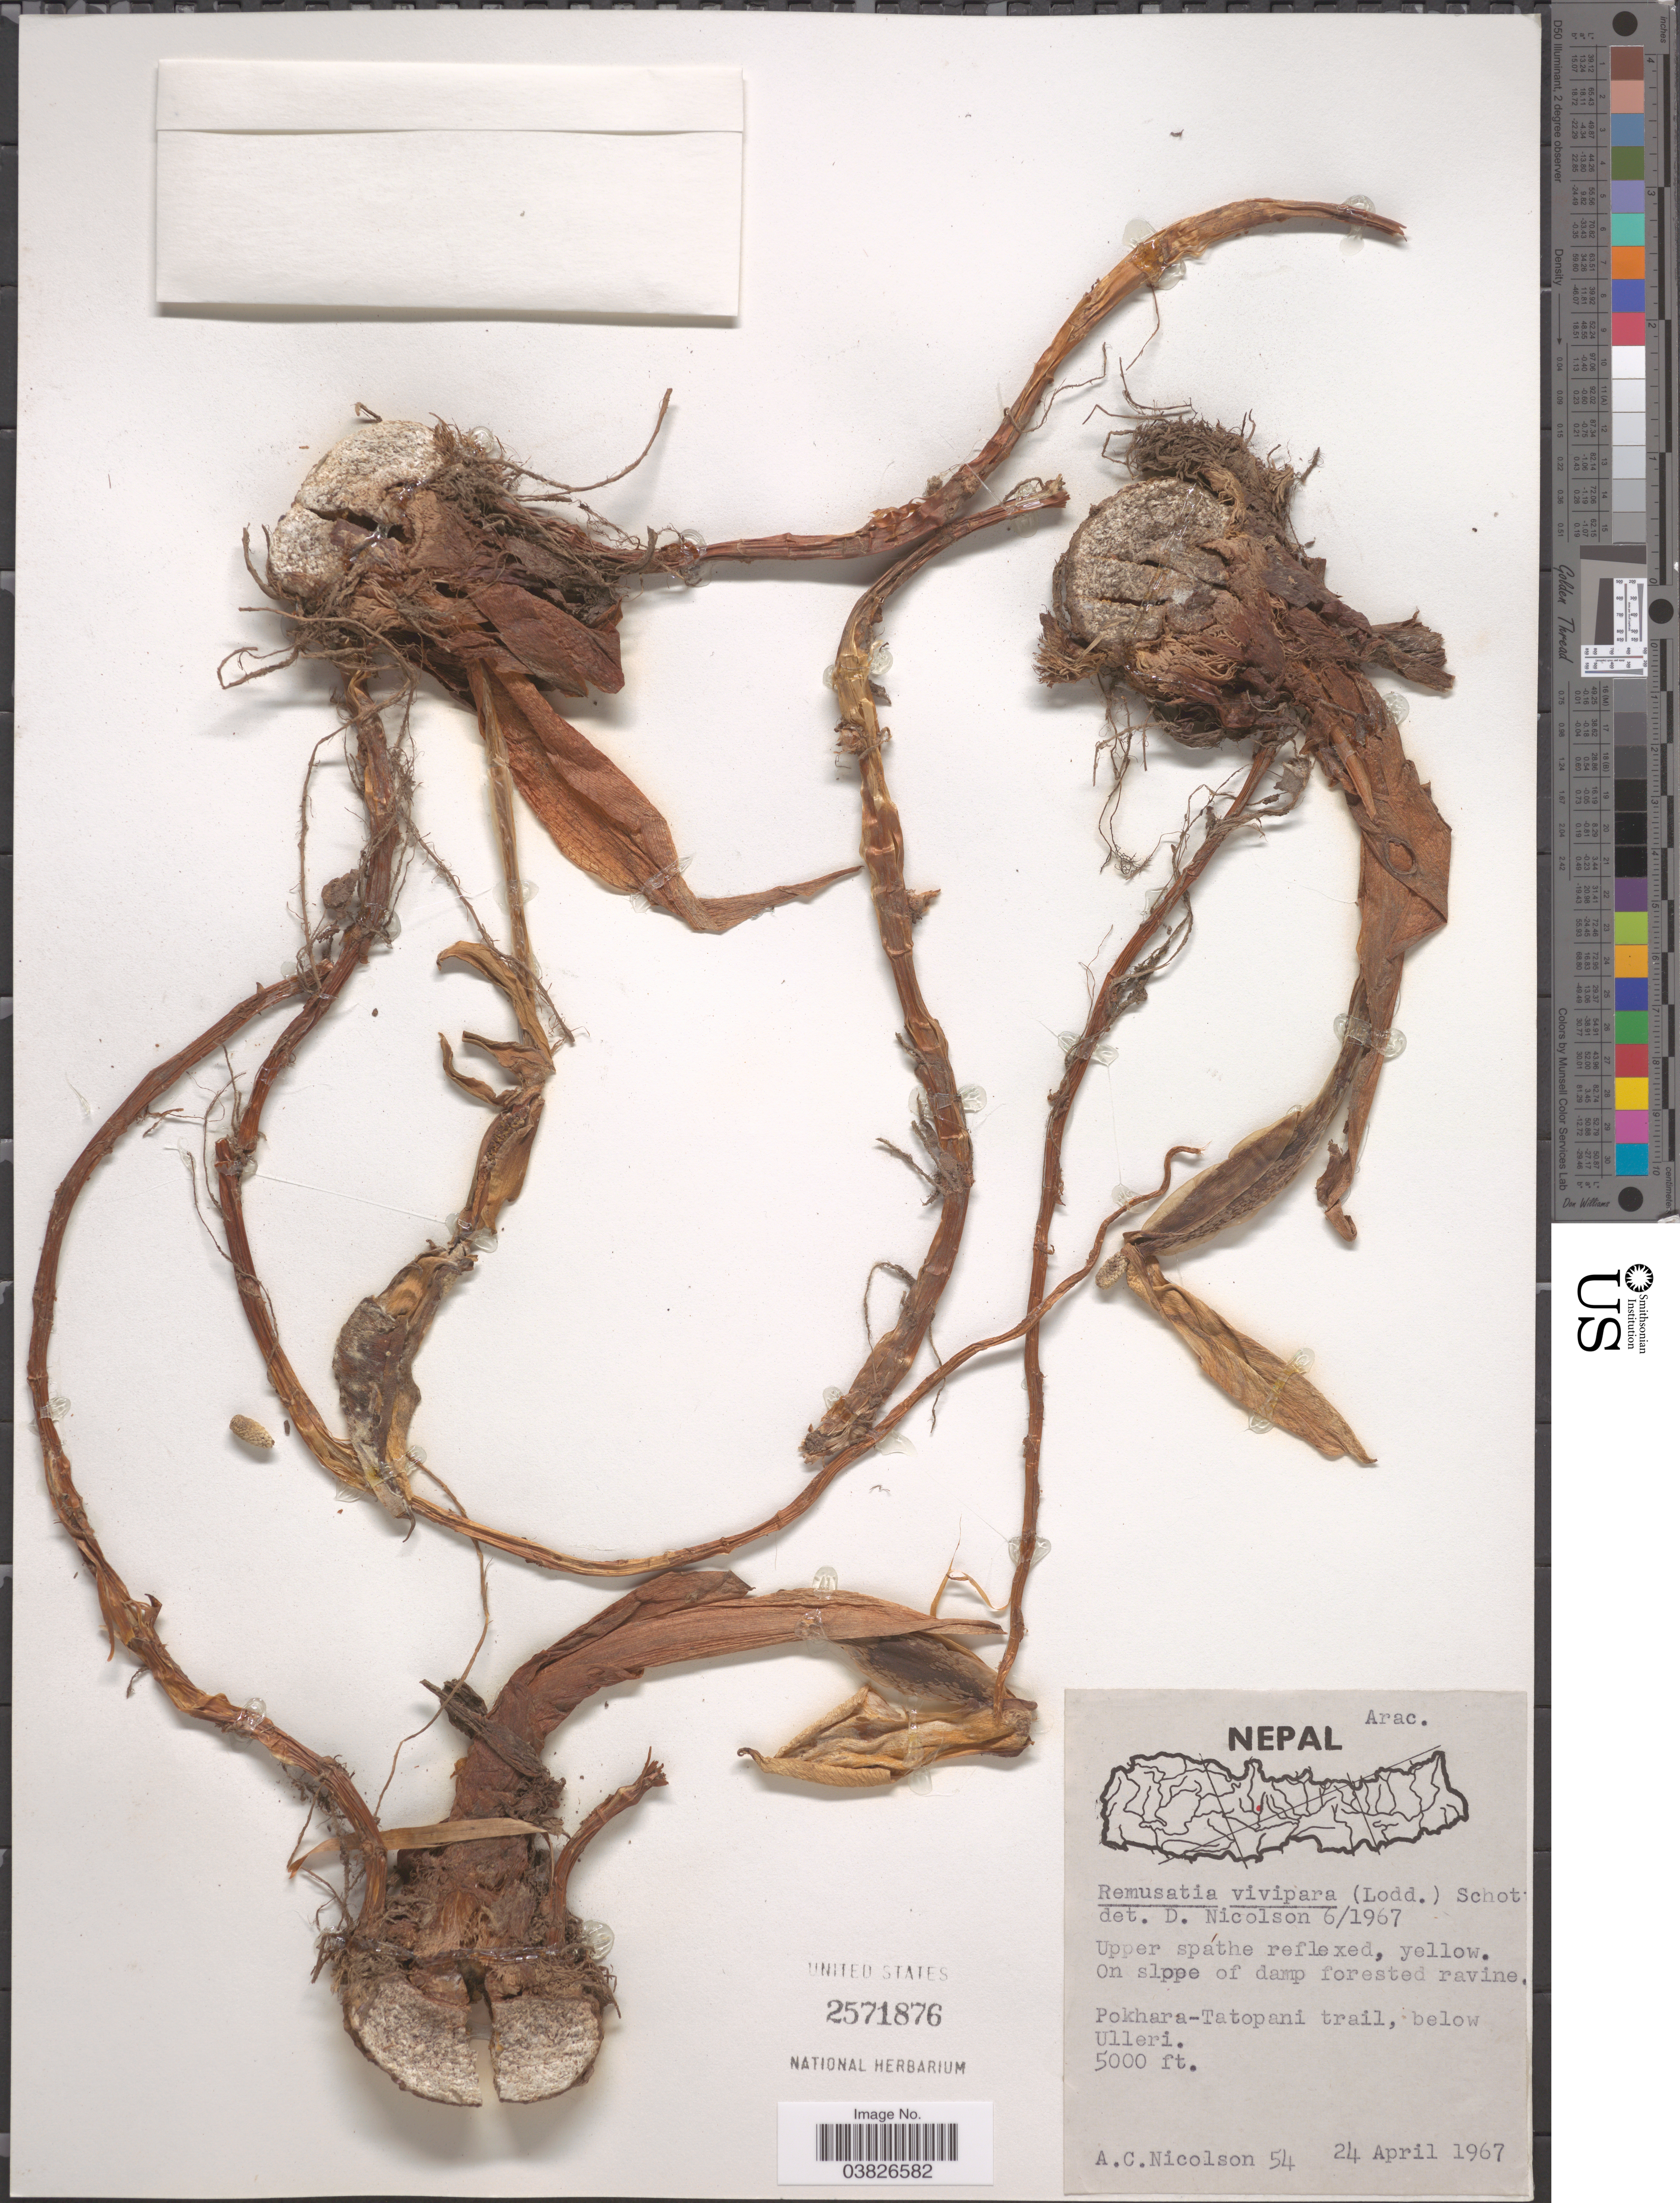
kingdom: Plantae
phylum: Tracheophyta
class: Liliopsida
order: Alismatales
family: Araceae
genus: Remusatia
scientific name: Remusatia vivipara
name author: (Roxb.) Schott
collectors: A. C. Nicolson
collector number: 54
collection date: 1967-04-24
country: Nepal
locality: Pokhara-Tatopani trail, below Ulleri.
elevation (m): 1524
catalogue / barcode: US 2571876